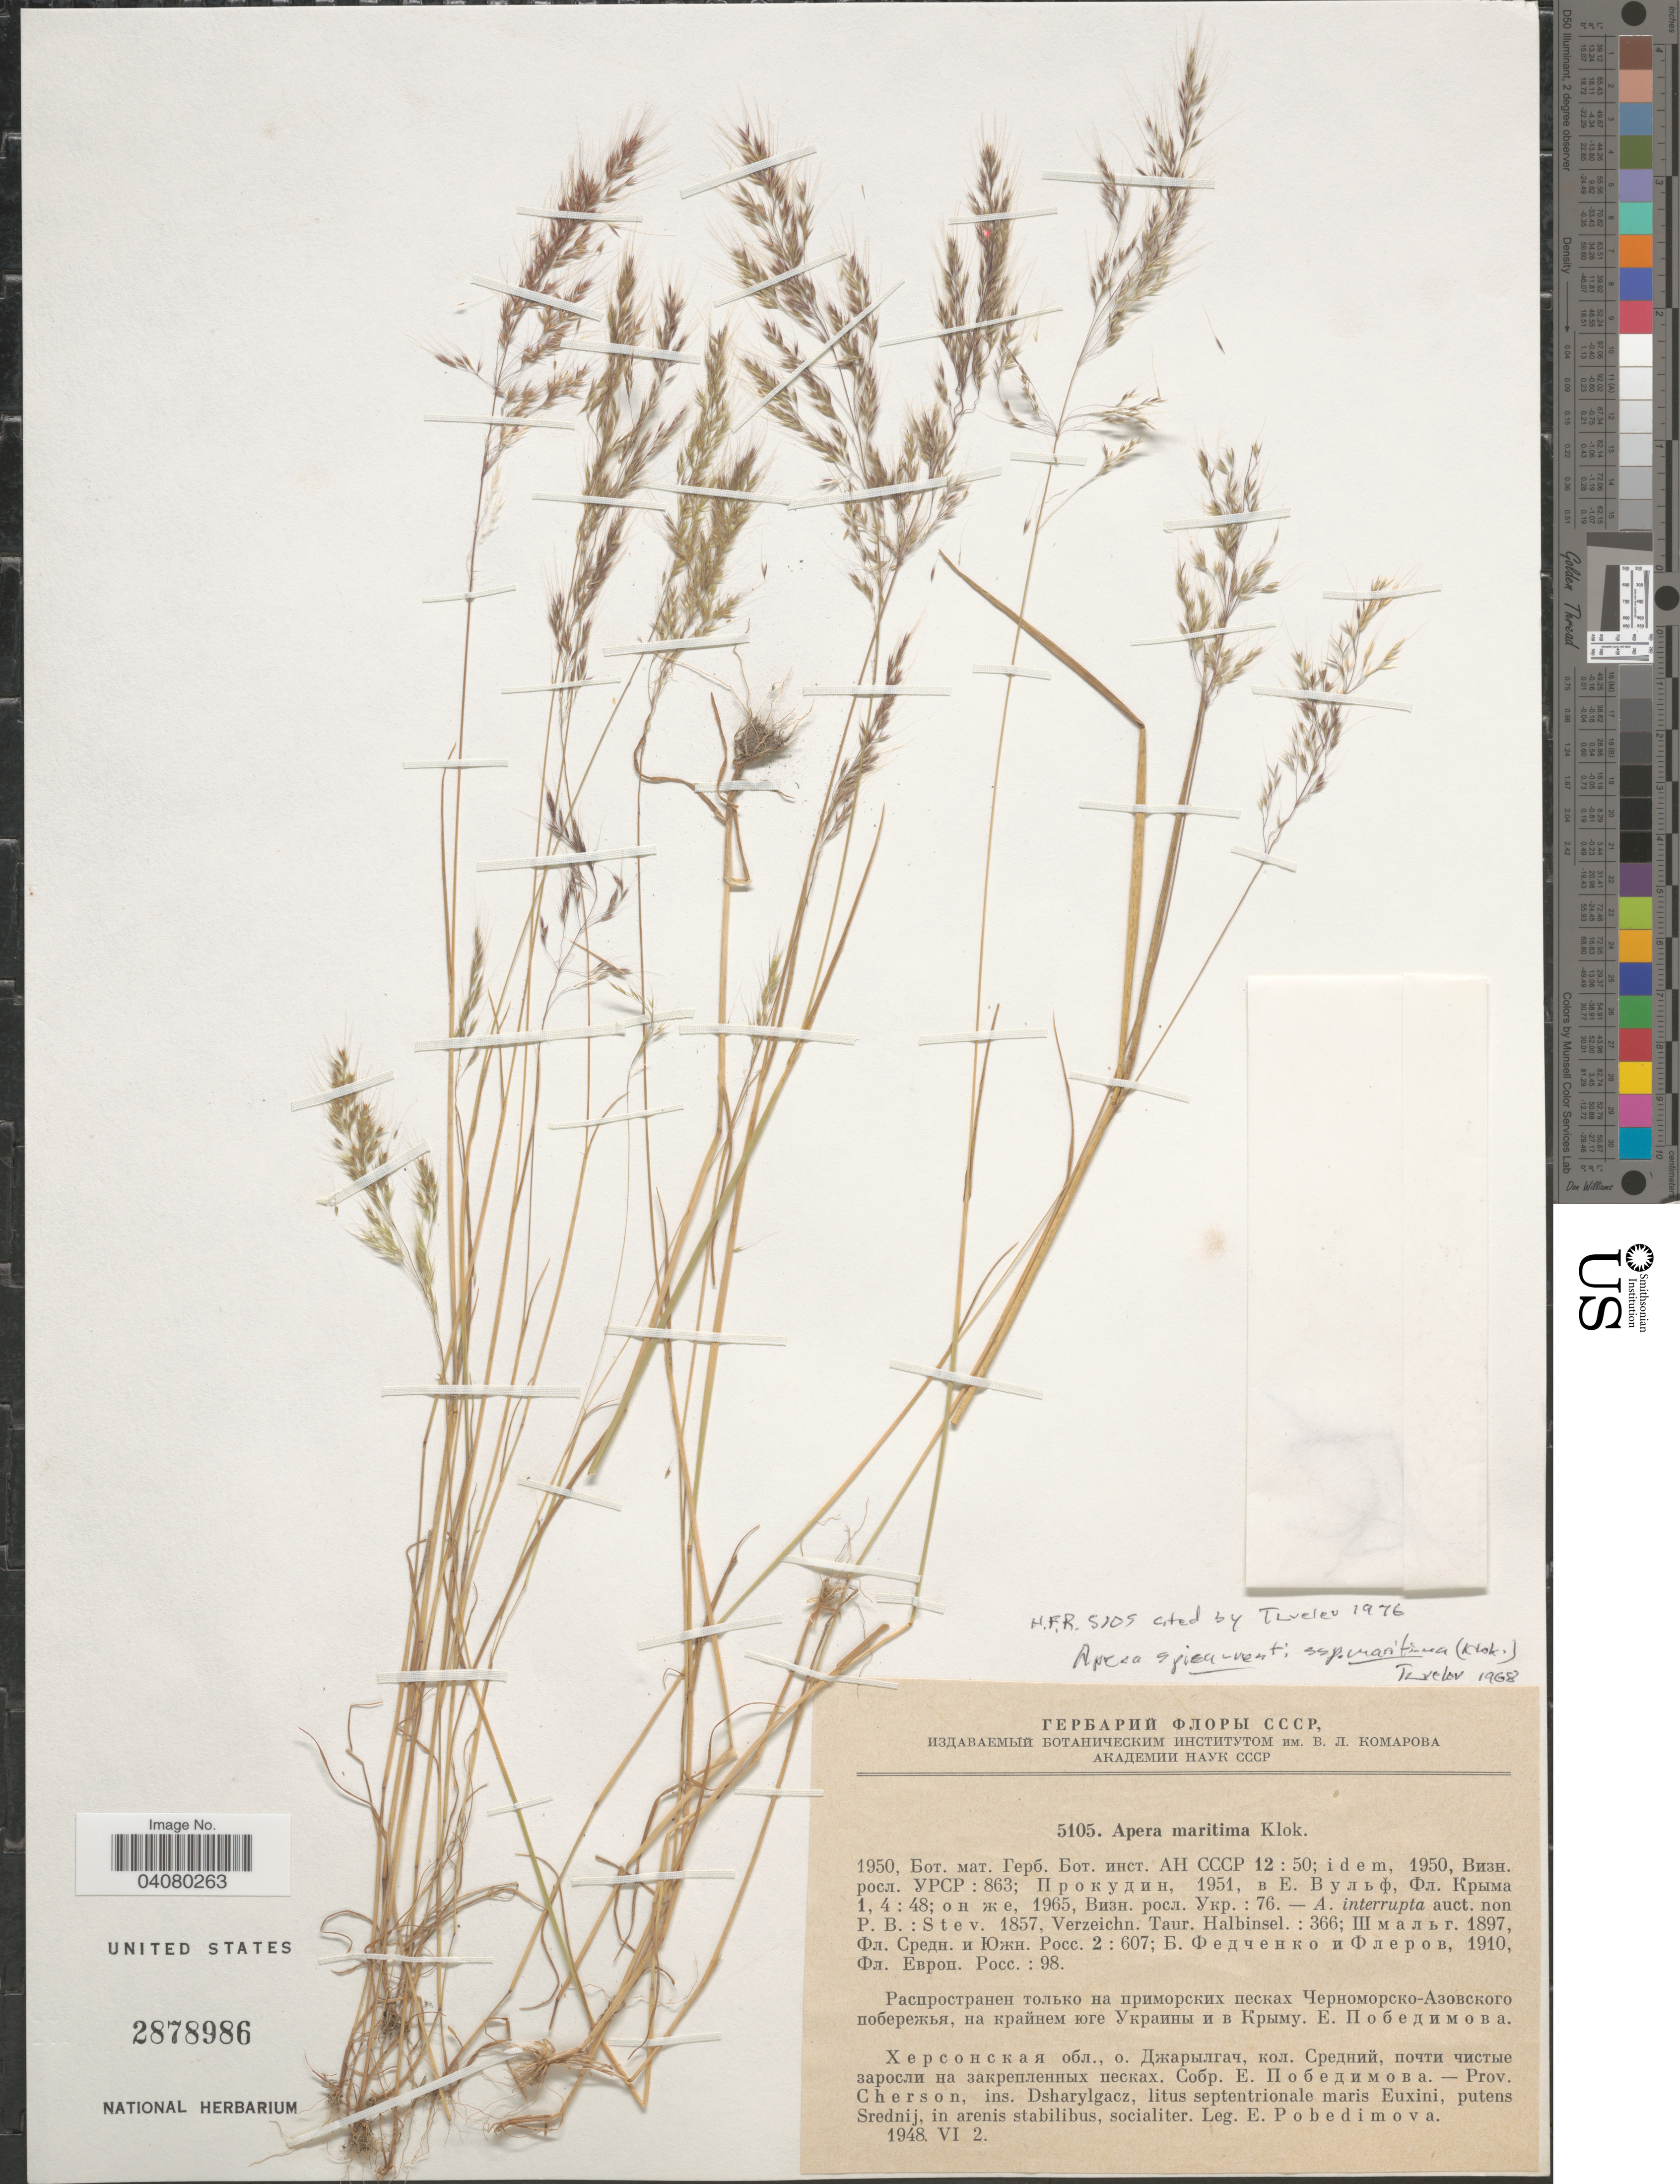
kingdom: Plantae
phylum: Tracheophyta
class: Liliopsida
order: Poales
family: Poaceae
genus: Apera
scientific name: Apera spica-venti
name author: (L.) P. Beauv.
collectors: E. Pobedimova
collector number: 5105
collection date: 1948-06-02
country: Ukraine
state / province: Kherson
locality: Prov. Cherson, ins. Dsharylgacz, litus septentrionale maris Euxini, putens Srednij, in arenis stabilibus, socialiter.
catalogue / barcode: US 2878986